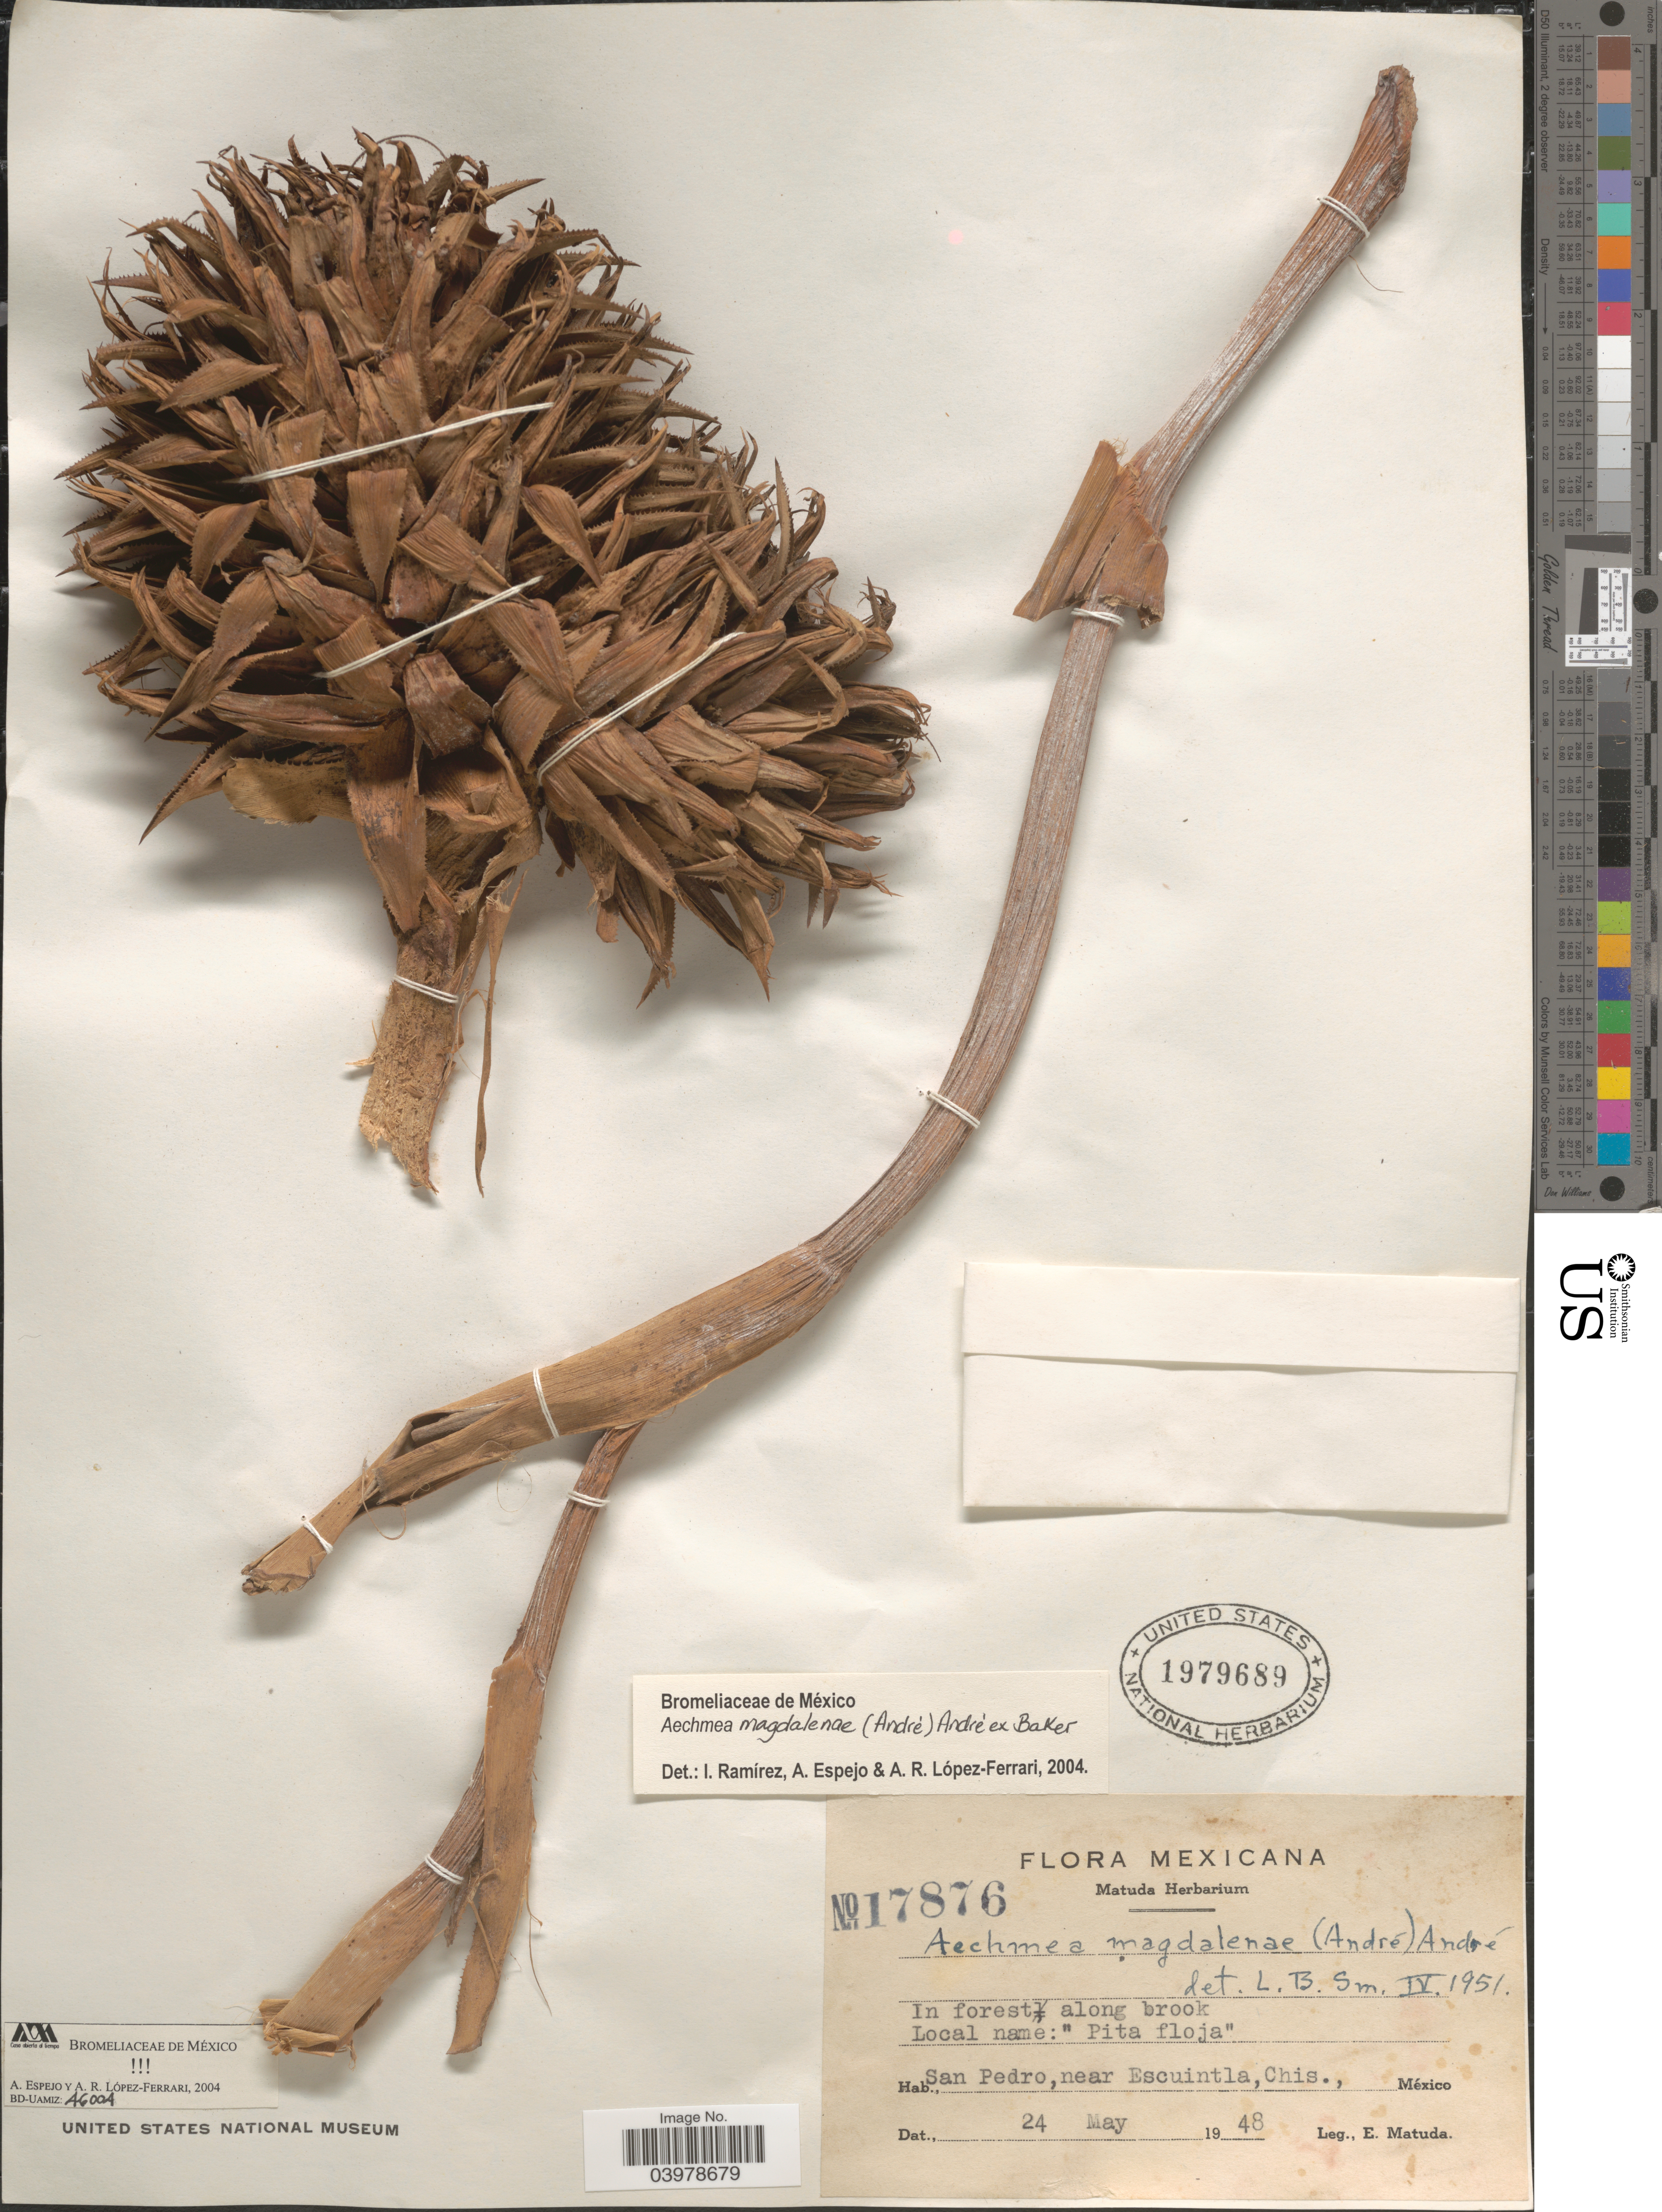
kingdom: Plantae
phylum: Tracheophyta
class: Liliopsida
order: Poales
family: Bromeliaceae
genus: Aechmea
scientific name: Aechmea magdalenae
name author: (André) André ex Baker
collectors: E. Matuda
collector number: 17876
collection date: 1948-05-24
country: Mexico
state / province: Chiapas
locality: San Pedro, near Escuintla.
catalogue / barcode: US 1979689